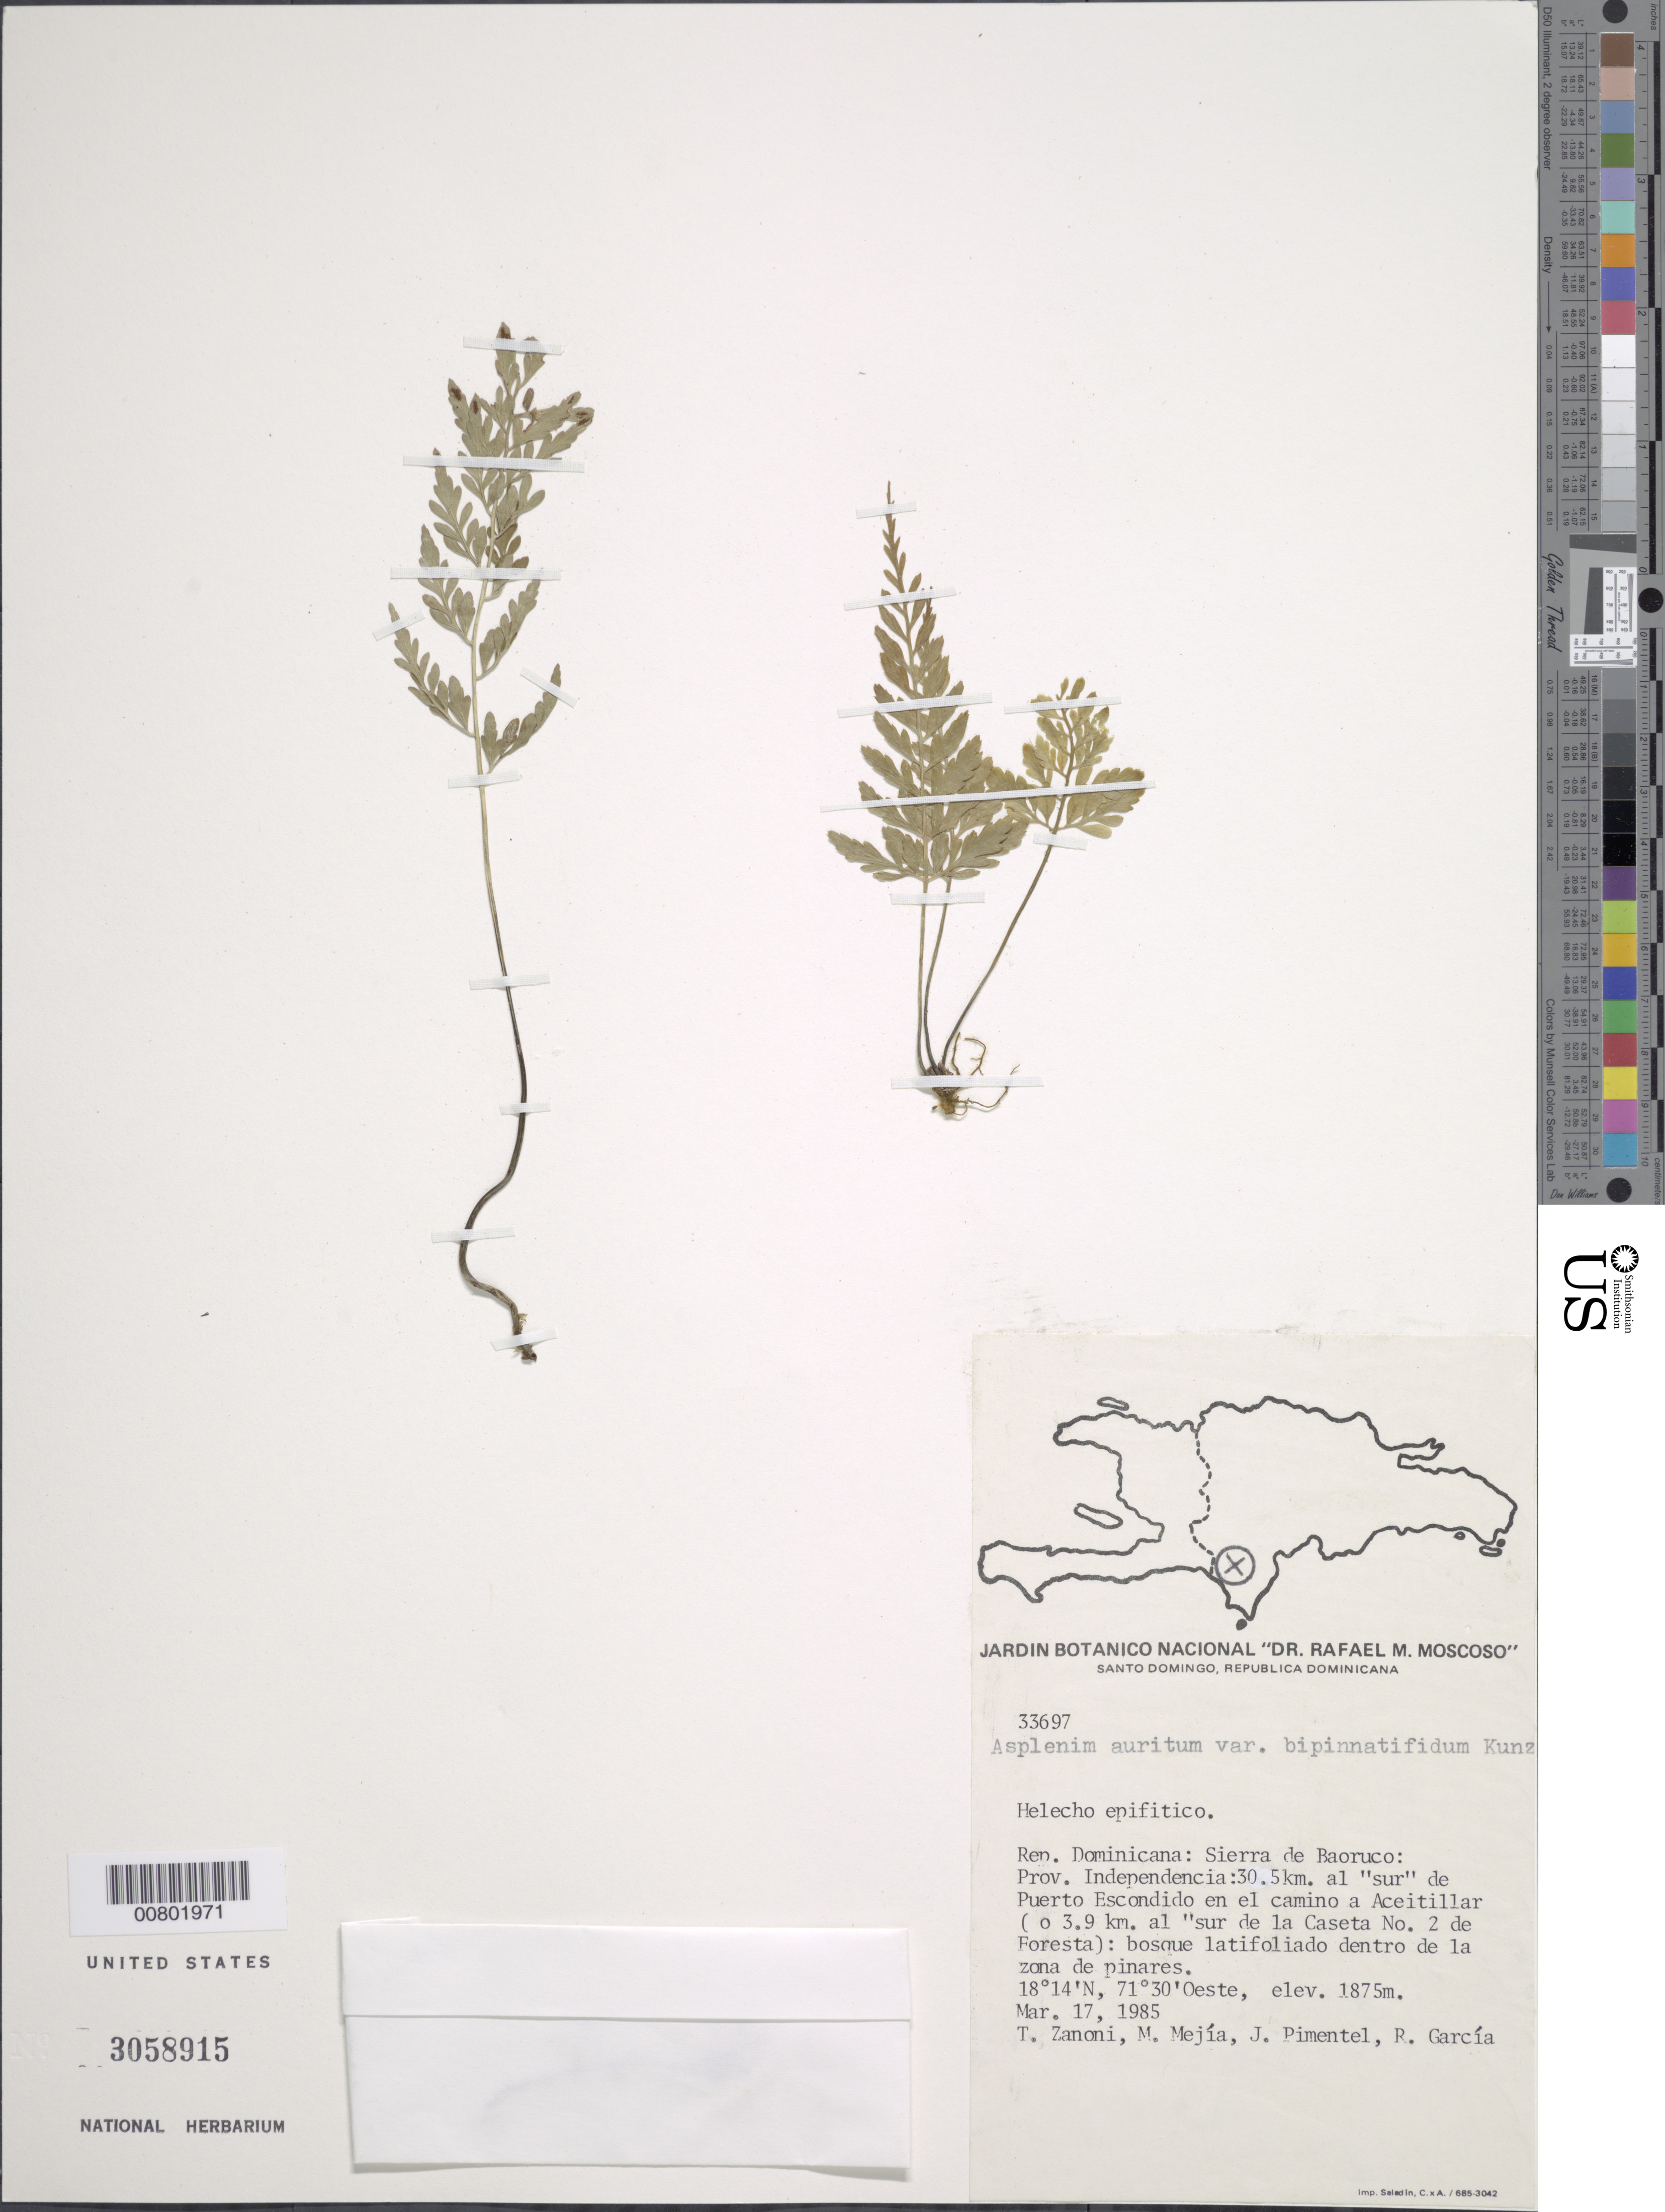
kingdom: Plantae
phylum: Tracheophyta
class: Polypodiopsida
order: Polypodiales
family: Aspleniaceae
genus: Asplenium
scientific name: Asplenium auritum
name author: Sw.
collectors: T. A. Zanoni, M. Mejia, J. Pimentel & R. G. García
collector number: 33697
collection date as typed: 17 Mar 1985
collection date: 1985-03-17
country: Dominican Republic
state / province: Independencia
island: Hispaniola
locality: Sierra de Baoruco, 30.5 km "sur" de Puerto Escondido, el camino a Aceitillar (o 3.9 km al "sur" de la Caseta No. 2 de Foresta)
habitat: Bosque latifoliado dentro de la zona de pinares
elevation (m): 1875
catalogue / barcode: US 3058915